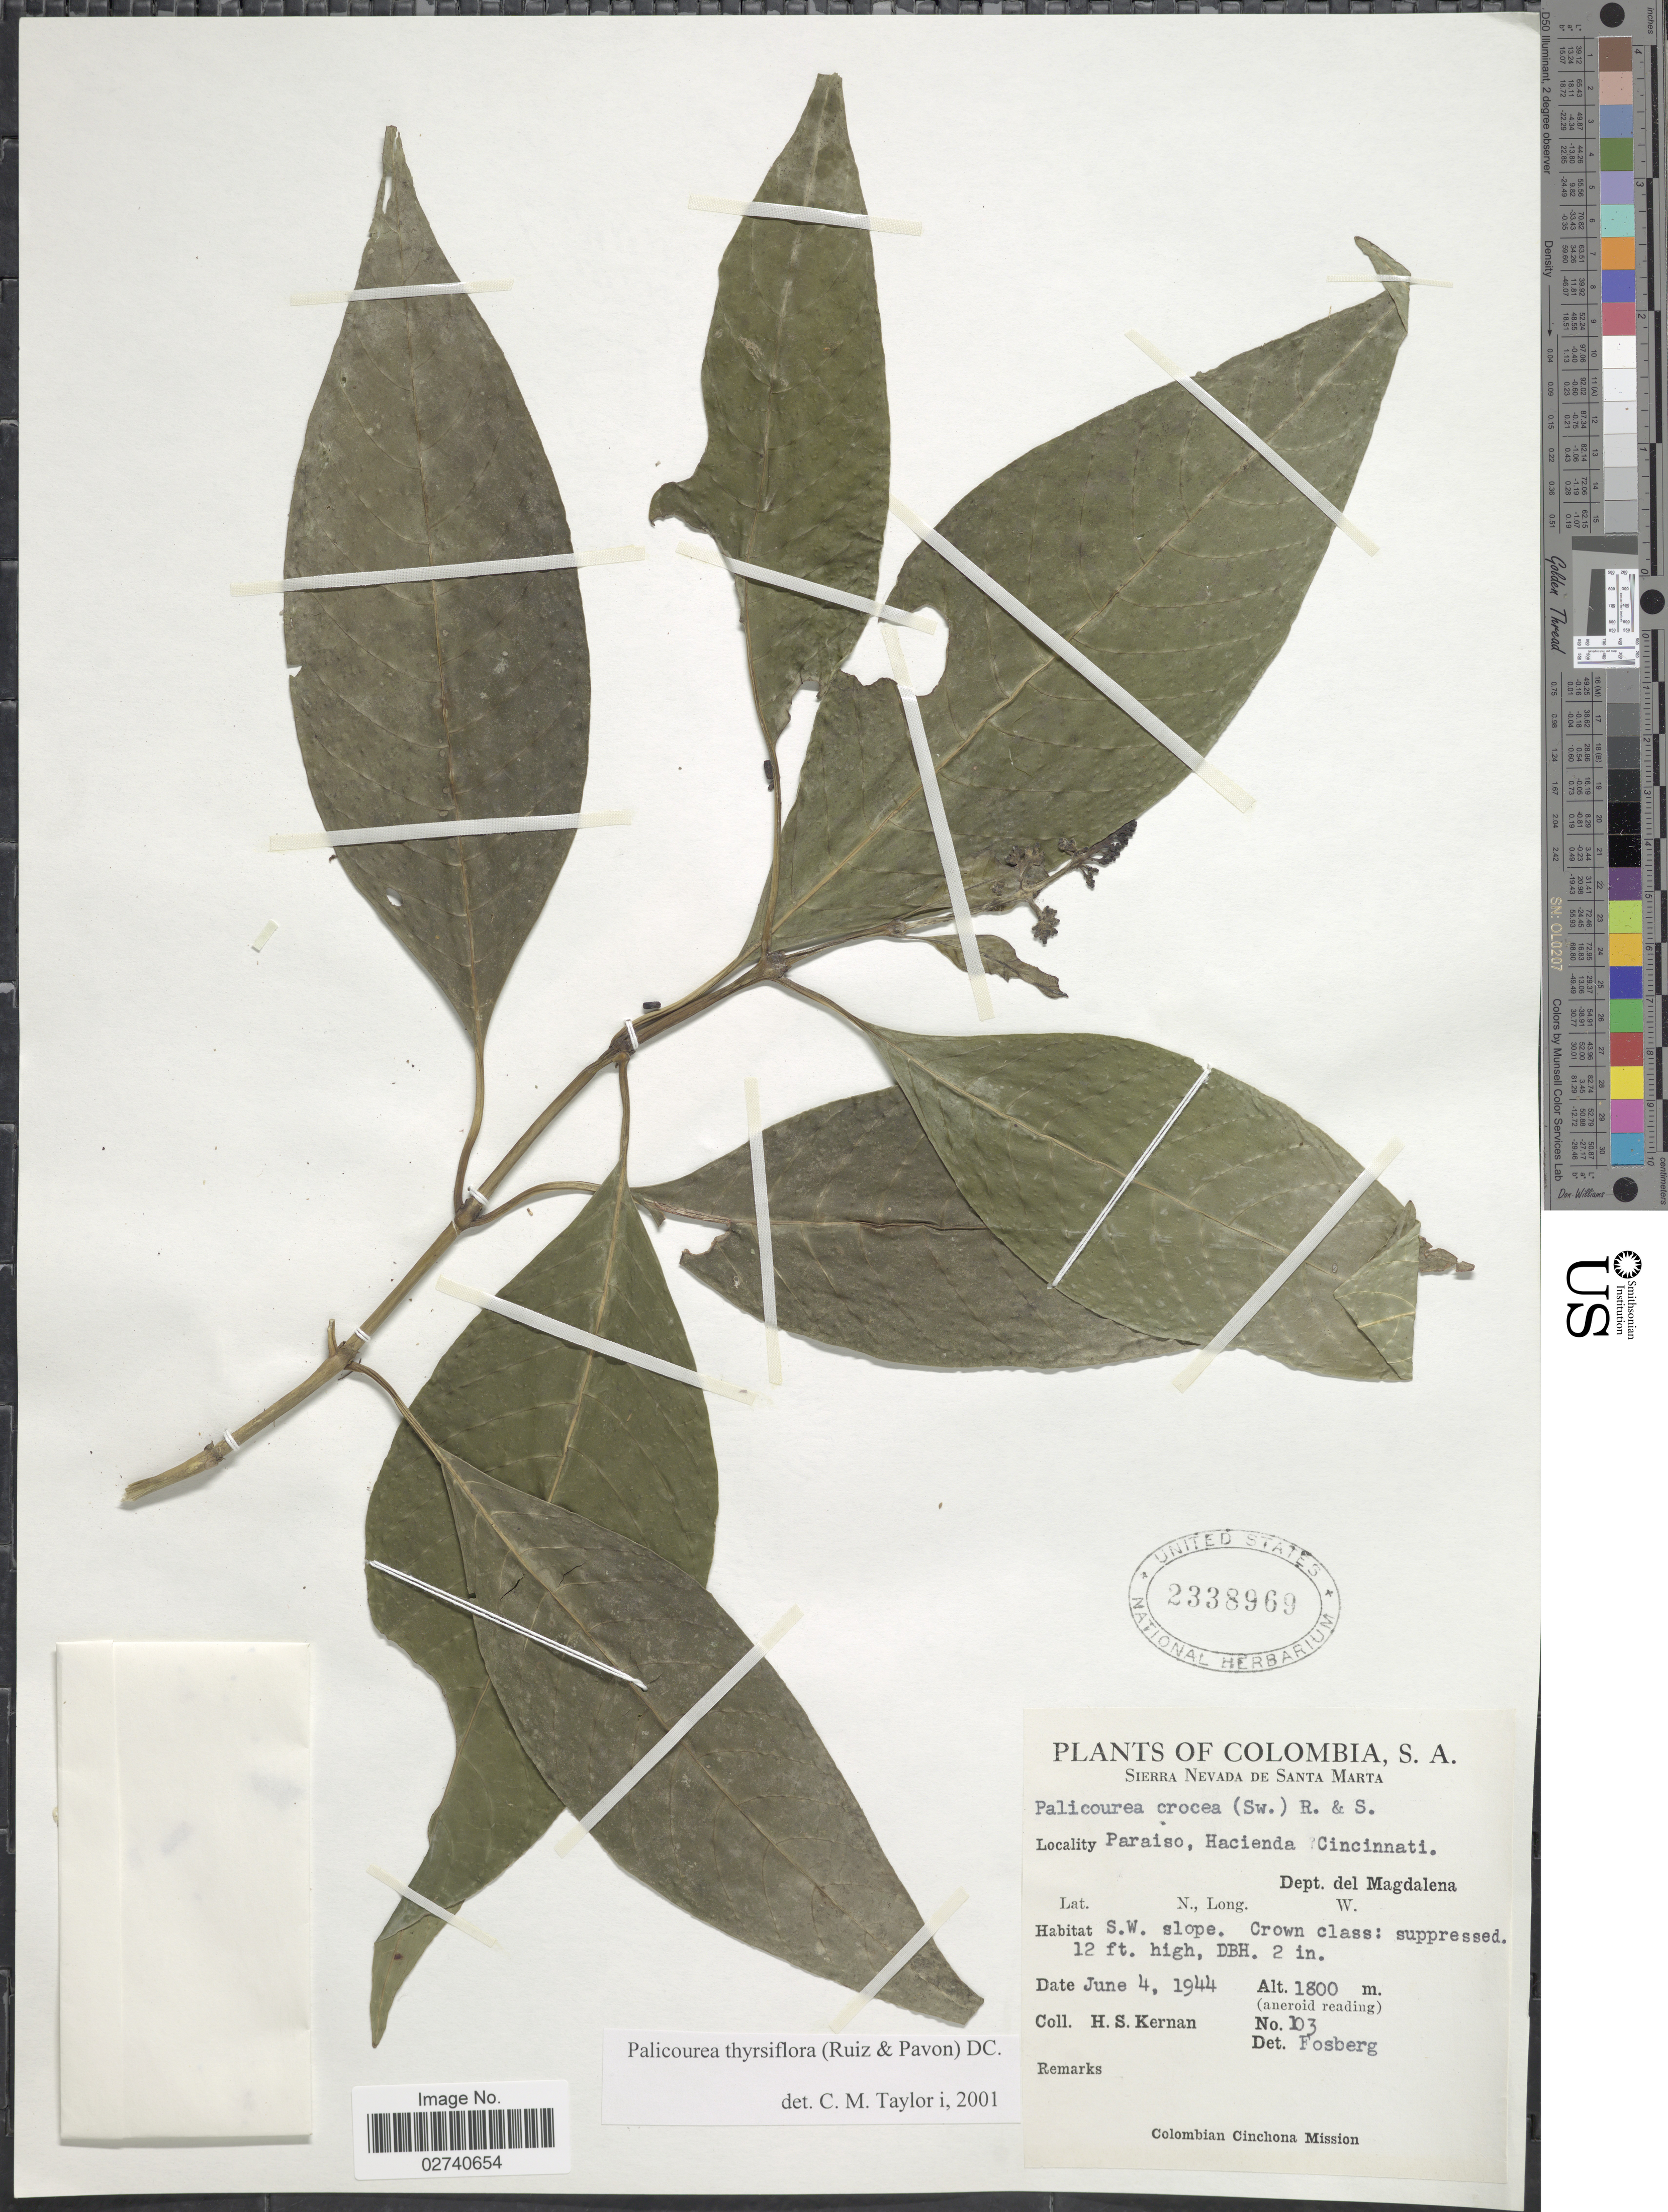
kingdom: Plantae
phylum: Tracheophyta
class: Magnoliopsida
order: Gentianales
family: Rubiaceae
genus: Palicourea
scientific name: Palicourea thyrsiflora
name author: (Ruiz & Pav.) DC.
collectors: H. Kernan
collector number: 103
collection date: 1944-06-04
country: Colombia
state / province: Magdalena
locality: Sierra Nevada de Santa Marta. Paraiso, Hacienda Cincinnati. S.W. slope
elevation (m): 1800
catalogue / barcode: US 2338969